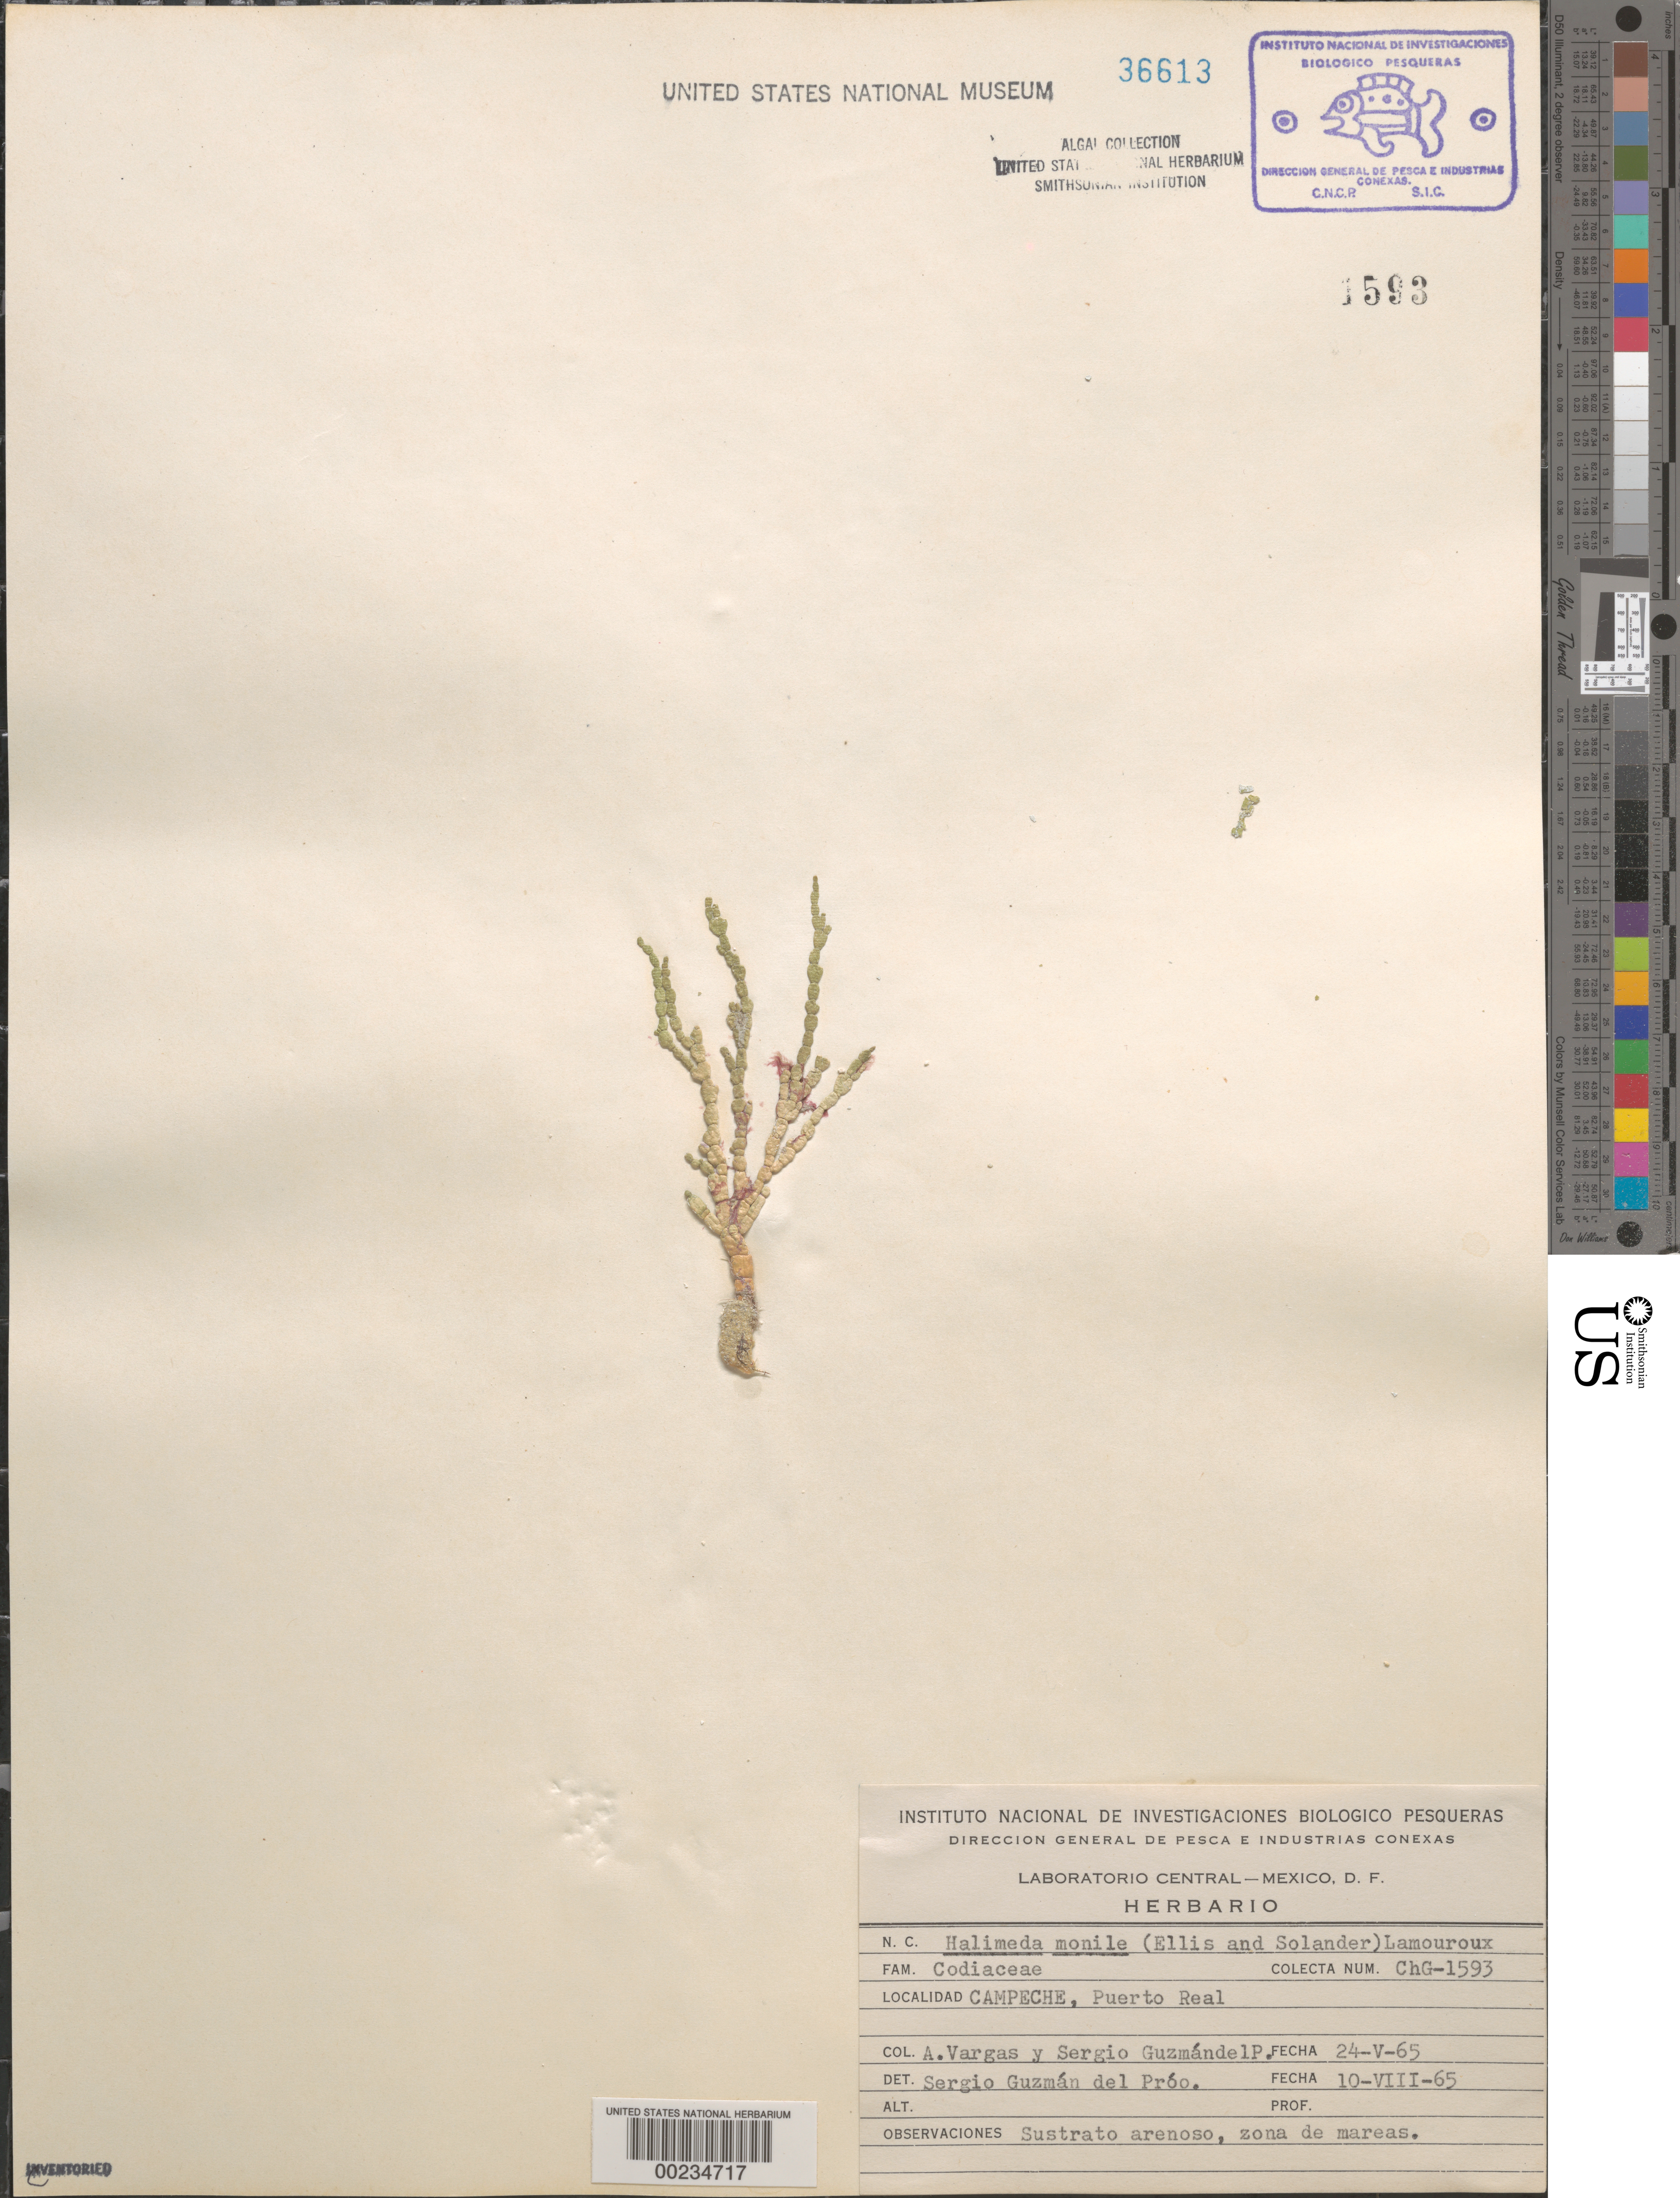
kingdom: Plantae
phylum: Chlorophyta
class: Ulvophyceae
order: Bryopsidales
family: Halimedaceae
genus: Halimeda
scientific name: Halimeda monile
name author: (J. Ellis & Sol.) J.V.Lamouroux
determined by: Guzman del Proo, S.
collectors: A. Vargas N. & S. Guzman del Proo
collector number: Chg-1593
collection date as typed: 24 May 1965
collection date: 1965-05-24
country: Mexico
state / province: Campeche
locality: Puerto Real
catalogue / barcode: US 36613